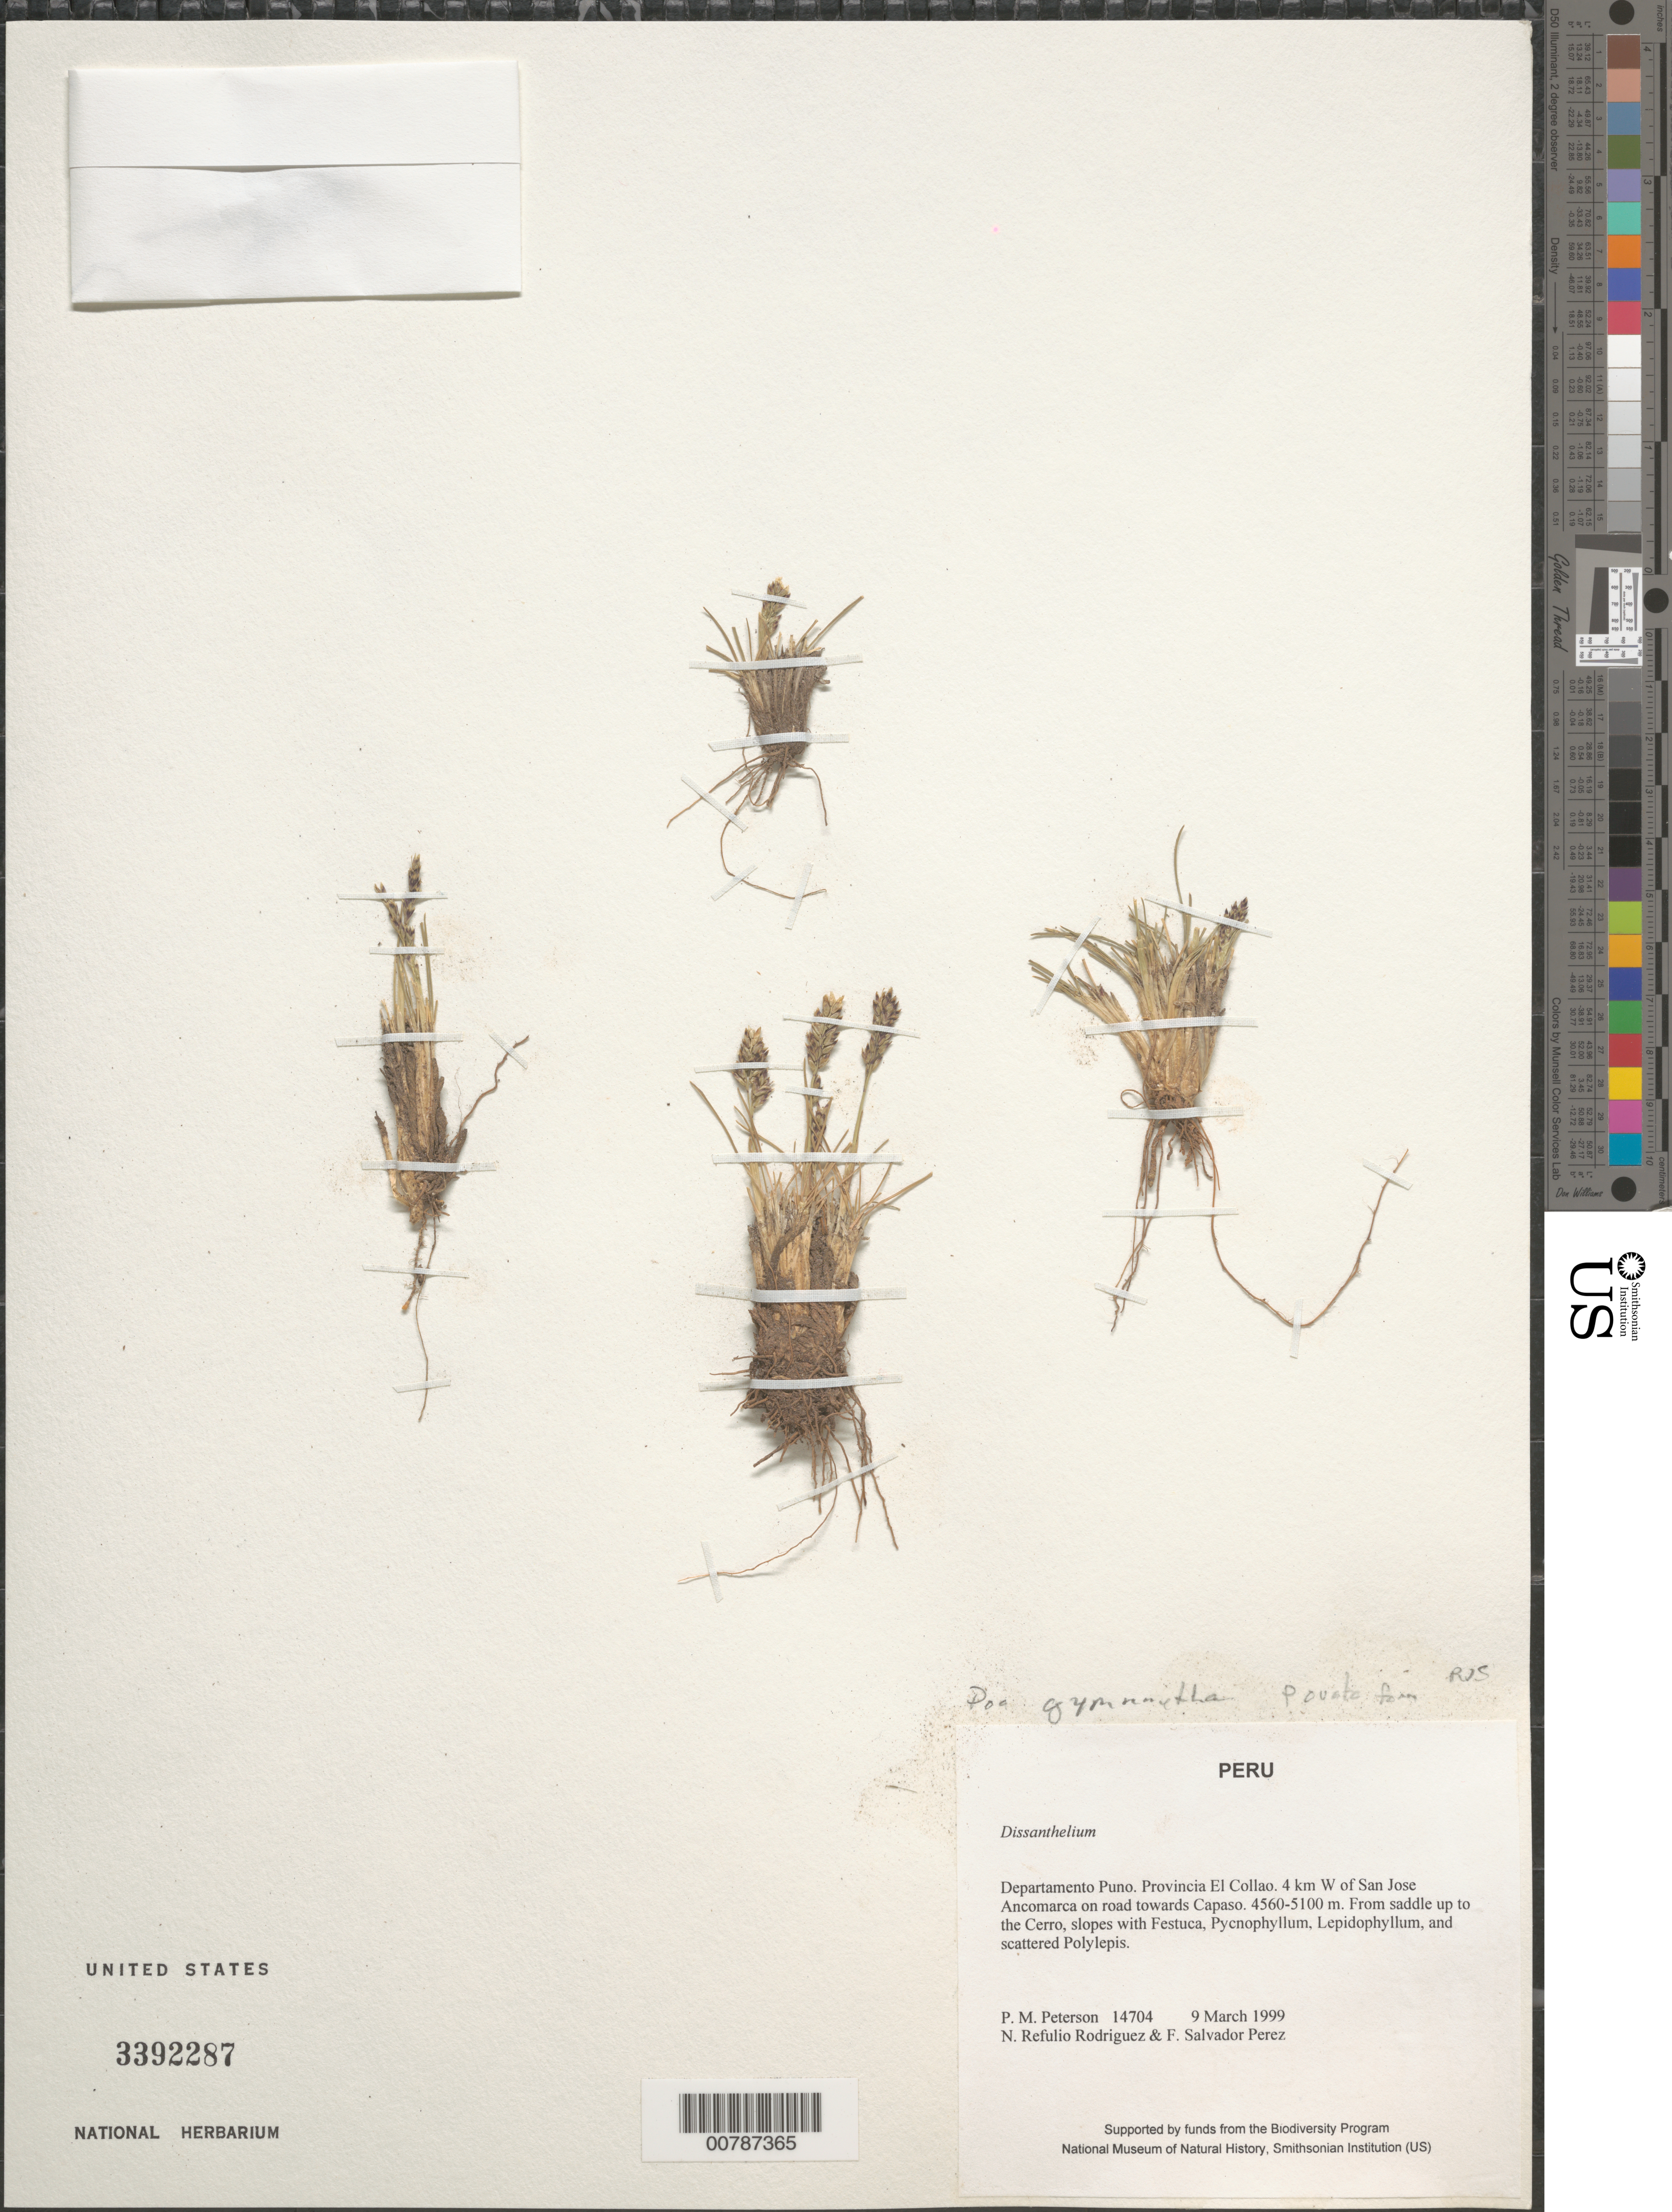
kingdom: Plantae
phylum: Tracheophyta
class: Liliopsida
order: Poales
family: Poaceae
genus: Poa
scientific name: Poa gymnantha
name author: Pilg.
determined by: Soreng, Robert J., Research Associate (BOT), Smithsonian Institution - National Museum of Natural History (UNITED STATES)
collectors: P. M. Peterson, N. Refulio-Rodríguez & F. Salvador Perez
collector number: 14704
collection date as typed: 09 Mar 1999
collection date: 1999-03-09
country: Peru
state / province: Puno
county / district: El Collao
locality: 4 km W of San Jose Ancomarca on road towards Capaso.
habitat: From saddle up to the Cerro, slopes with Festuca, Pycnophyllum, Lepidophyllum and scattered Polylepis.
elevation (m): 4560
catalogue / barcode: US 3392287